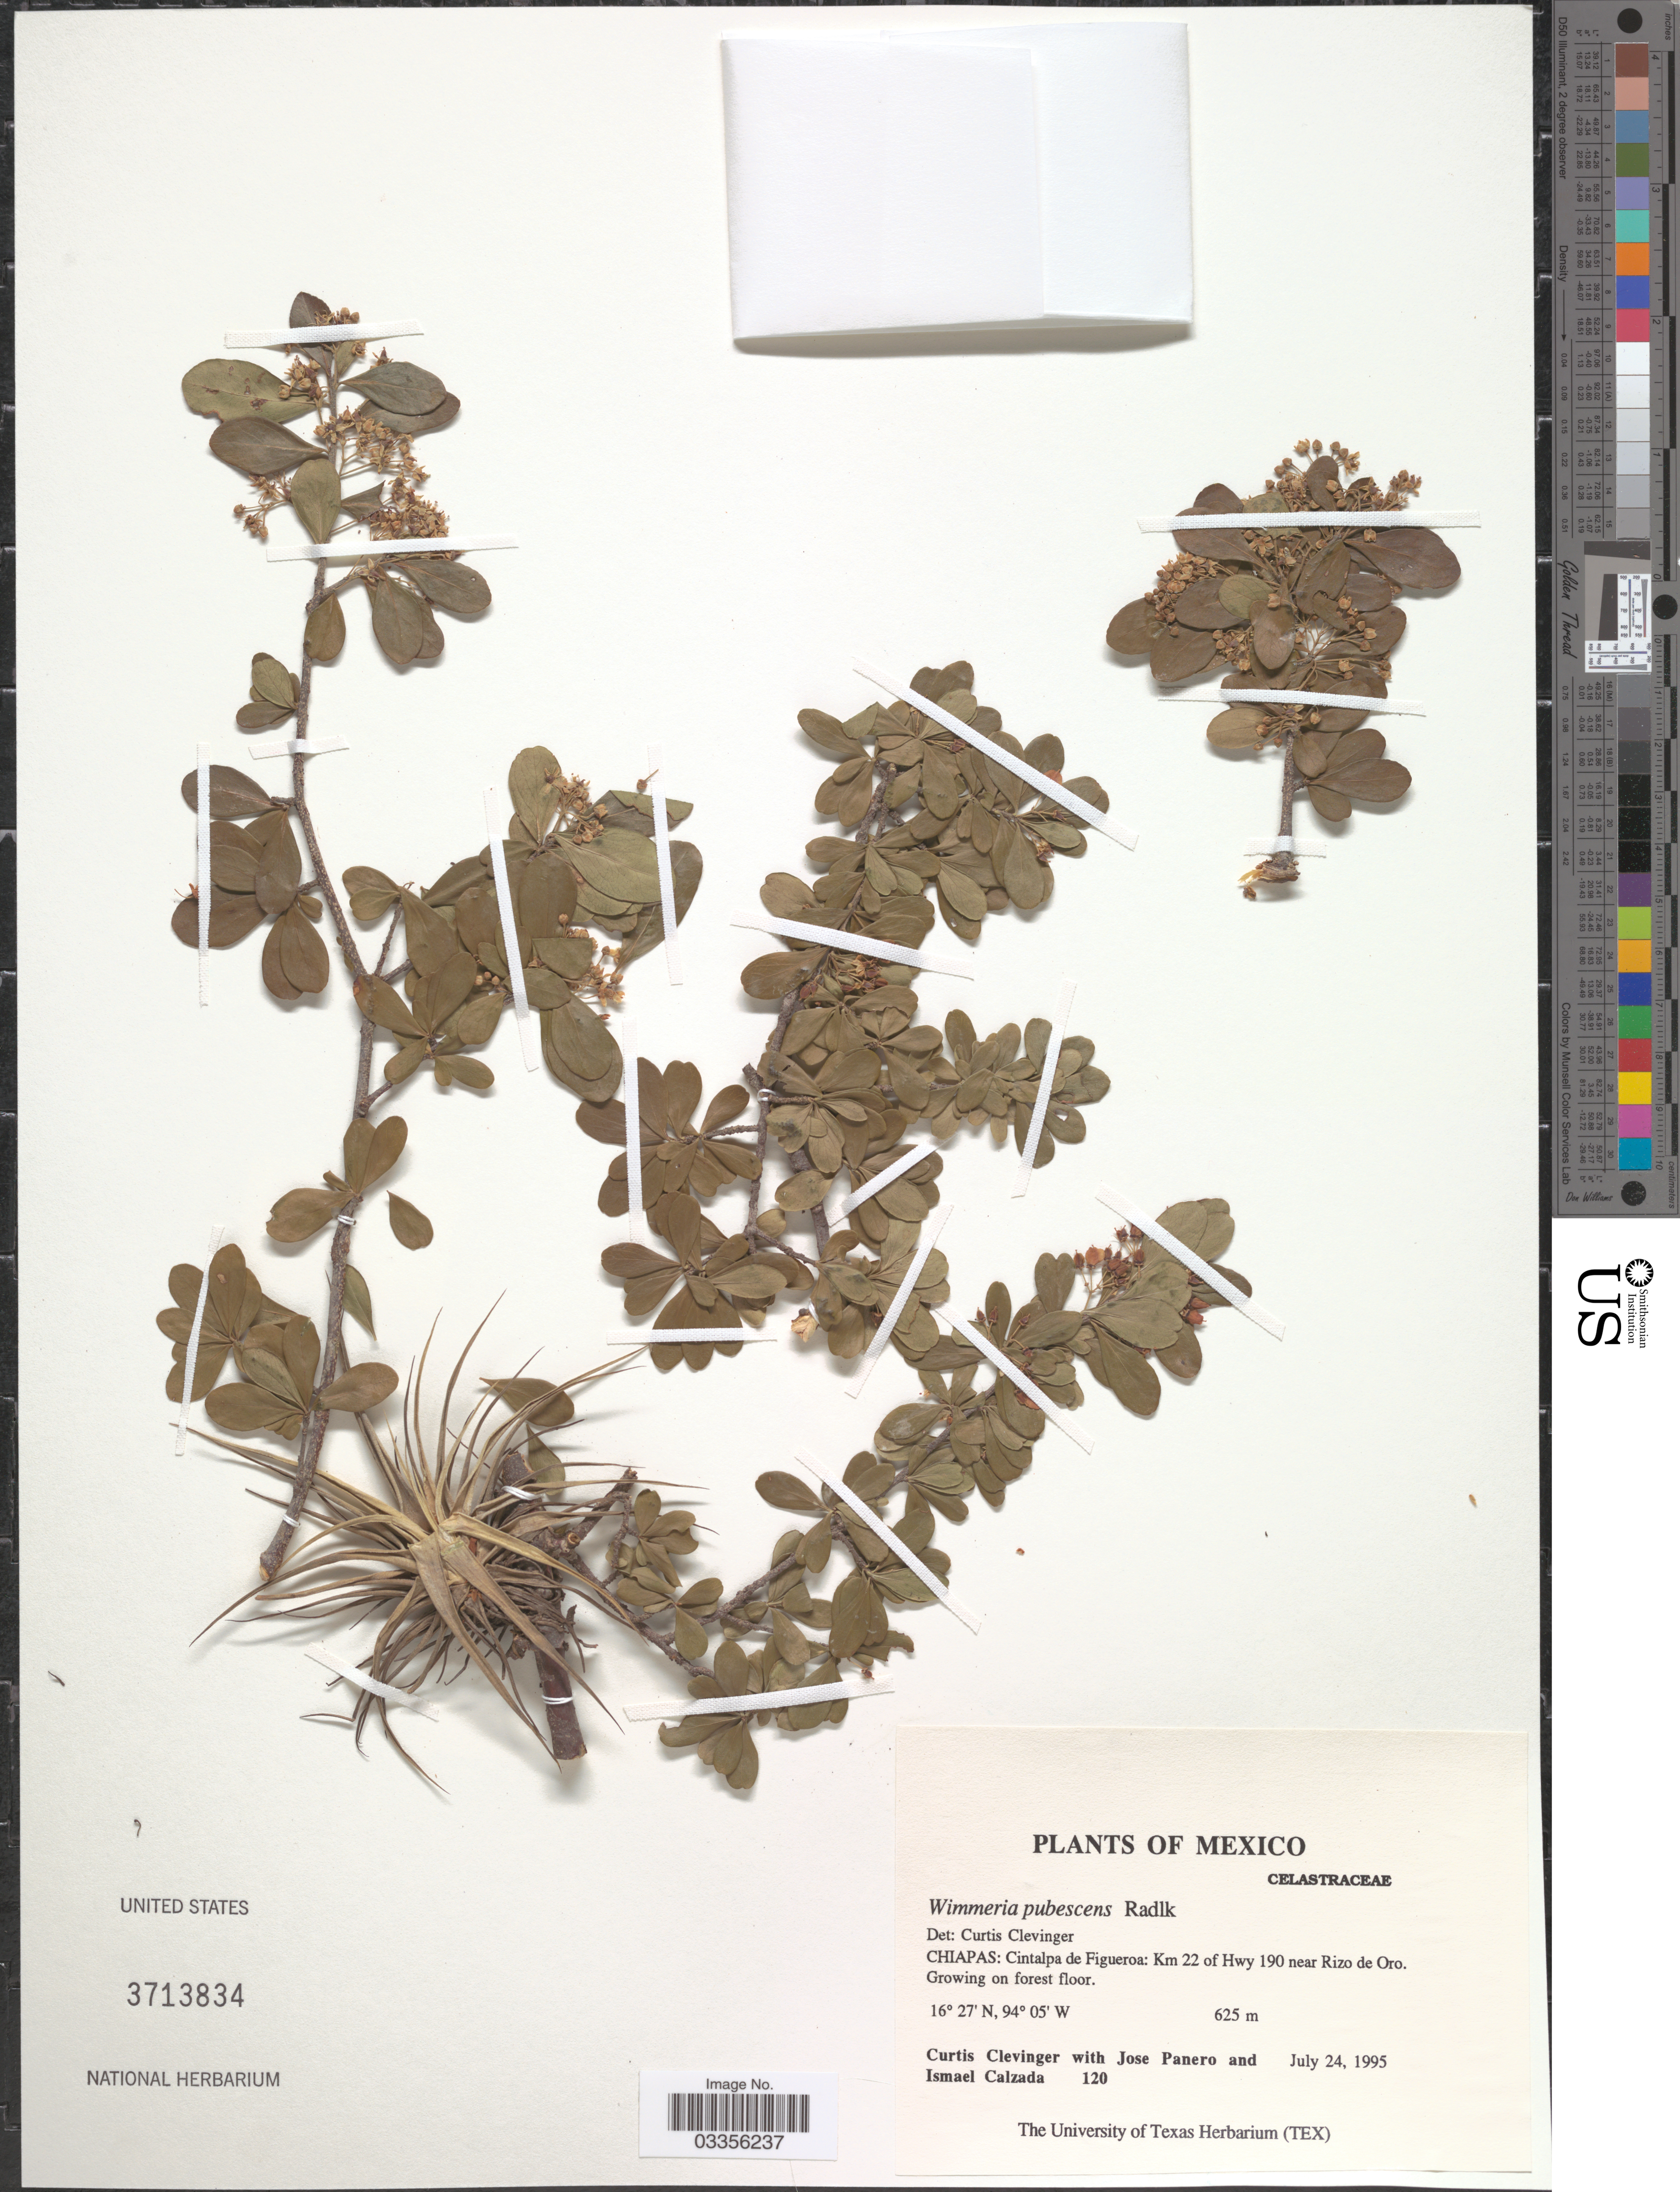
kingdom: Plantae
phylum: Tracheophyta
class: Magnoliopsida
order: Celastrales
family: Celastraceae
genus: Wimmeria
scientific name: Wimmeria pubescens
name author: Radlk.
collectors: C. Clevinger, J. L. Panero & I. Calzada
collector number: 120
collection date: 1995-07-24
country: Mexico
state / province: Chiapas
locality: Cintalpa de Figueroa: Km 22 of Hwy 190 near Rizo de Oro.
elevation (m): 625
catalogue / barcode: US 3713834